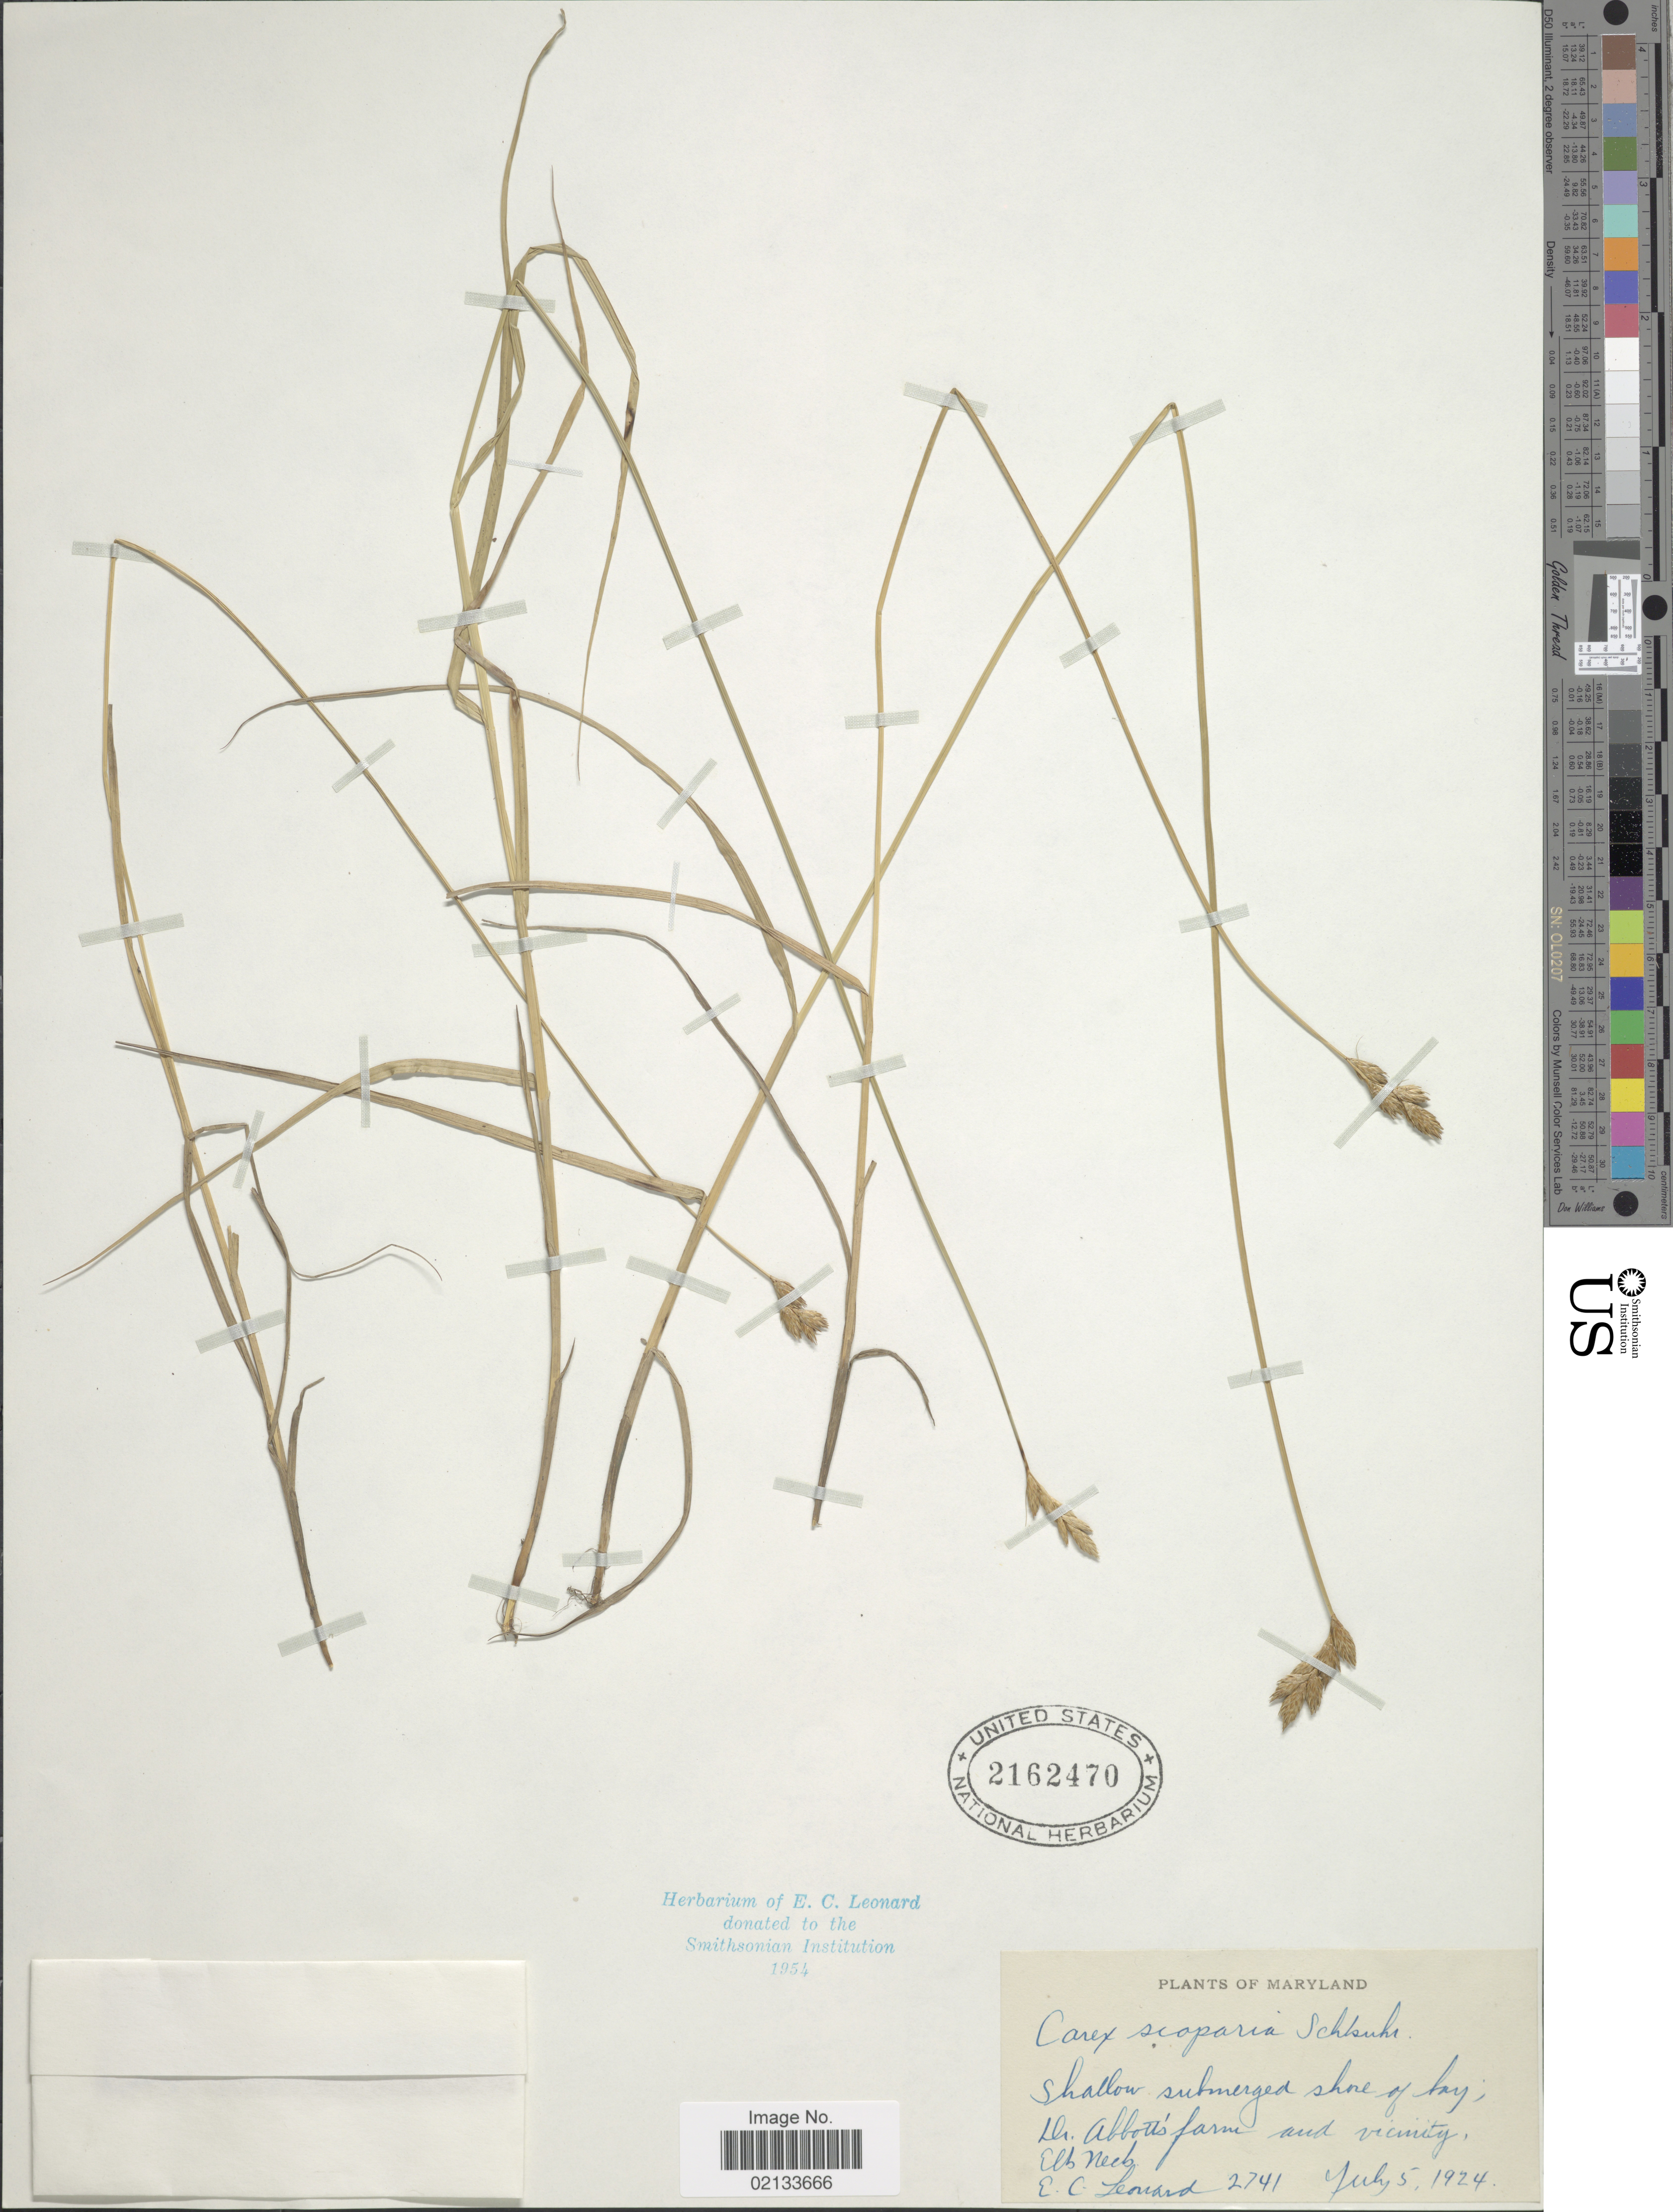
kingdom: Plantae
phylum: Tracheophyta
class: Liliopsida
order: Poales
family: Cyperaceae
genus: Carex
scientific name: Carex scoparia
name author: Schkuhr ex Willd.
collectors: E. C. Leonard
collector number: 2741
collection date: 1924-07-05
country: United States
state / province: Maryland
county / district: Cecil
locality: Shallow submerged shore of bay; Dr Abbott's from and vicinity Elk Neck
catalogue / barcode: US 2162470